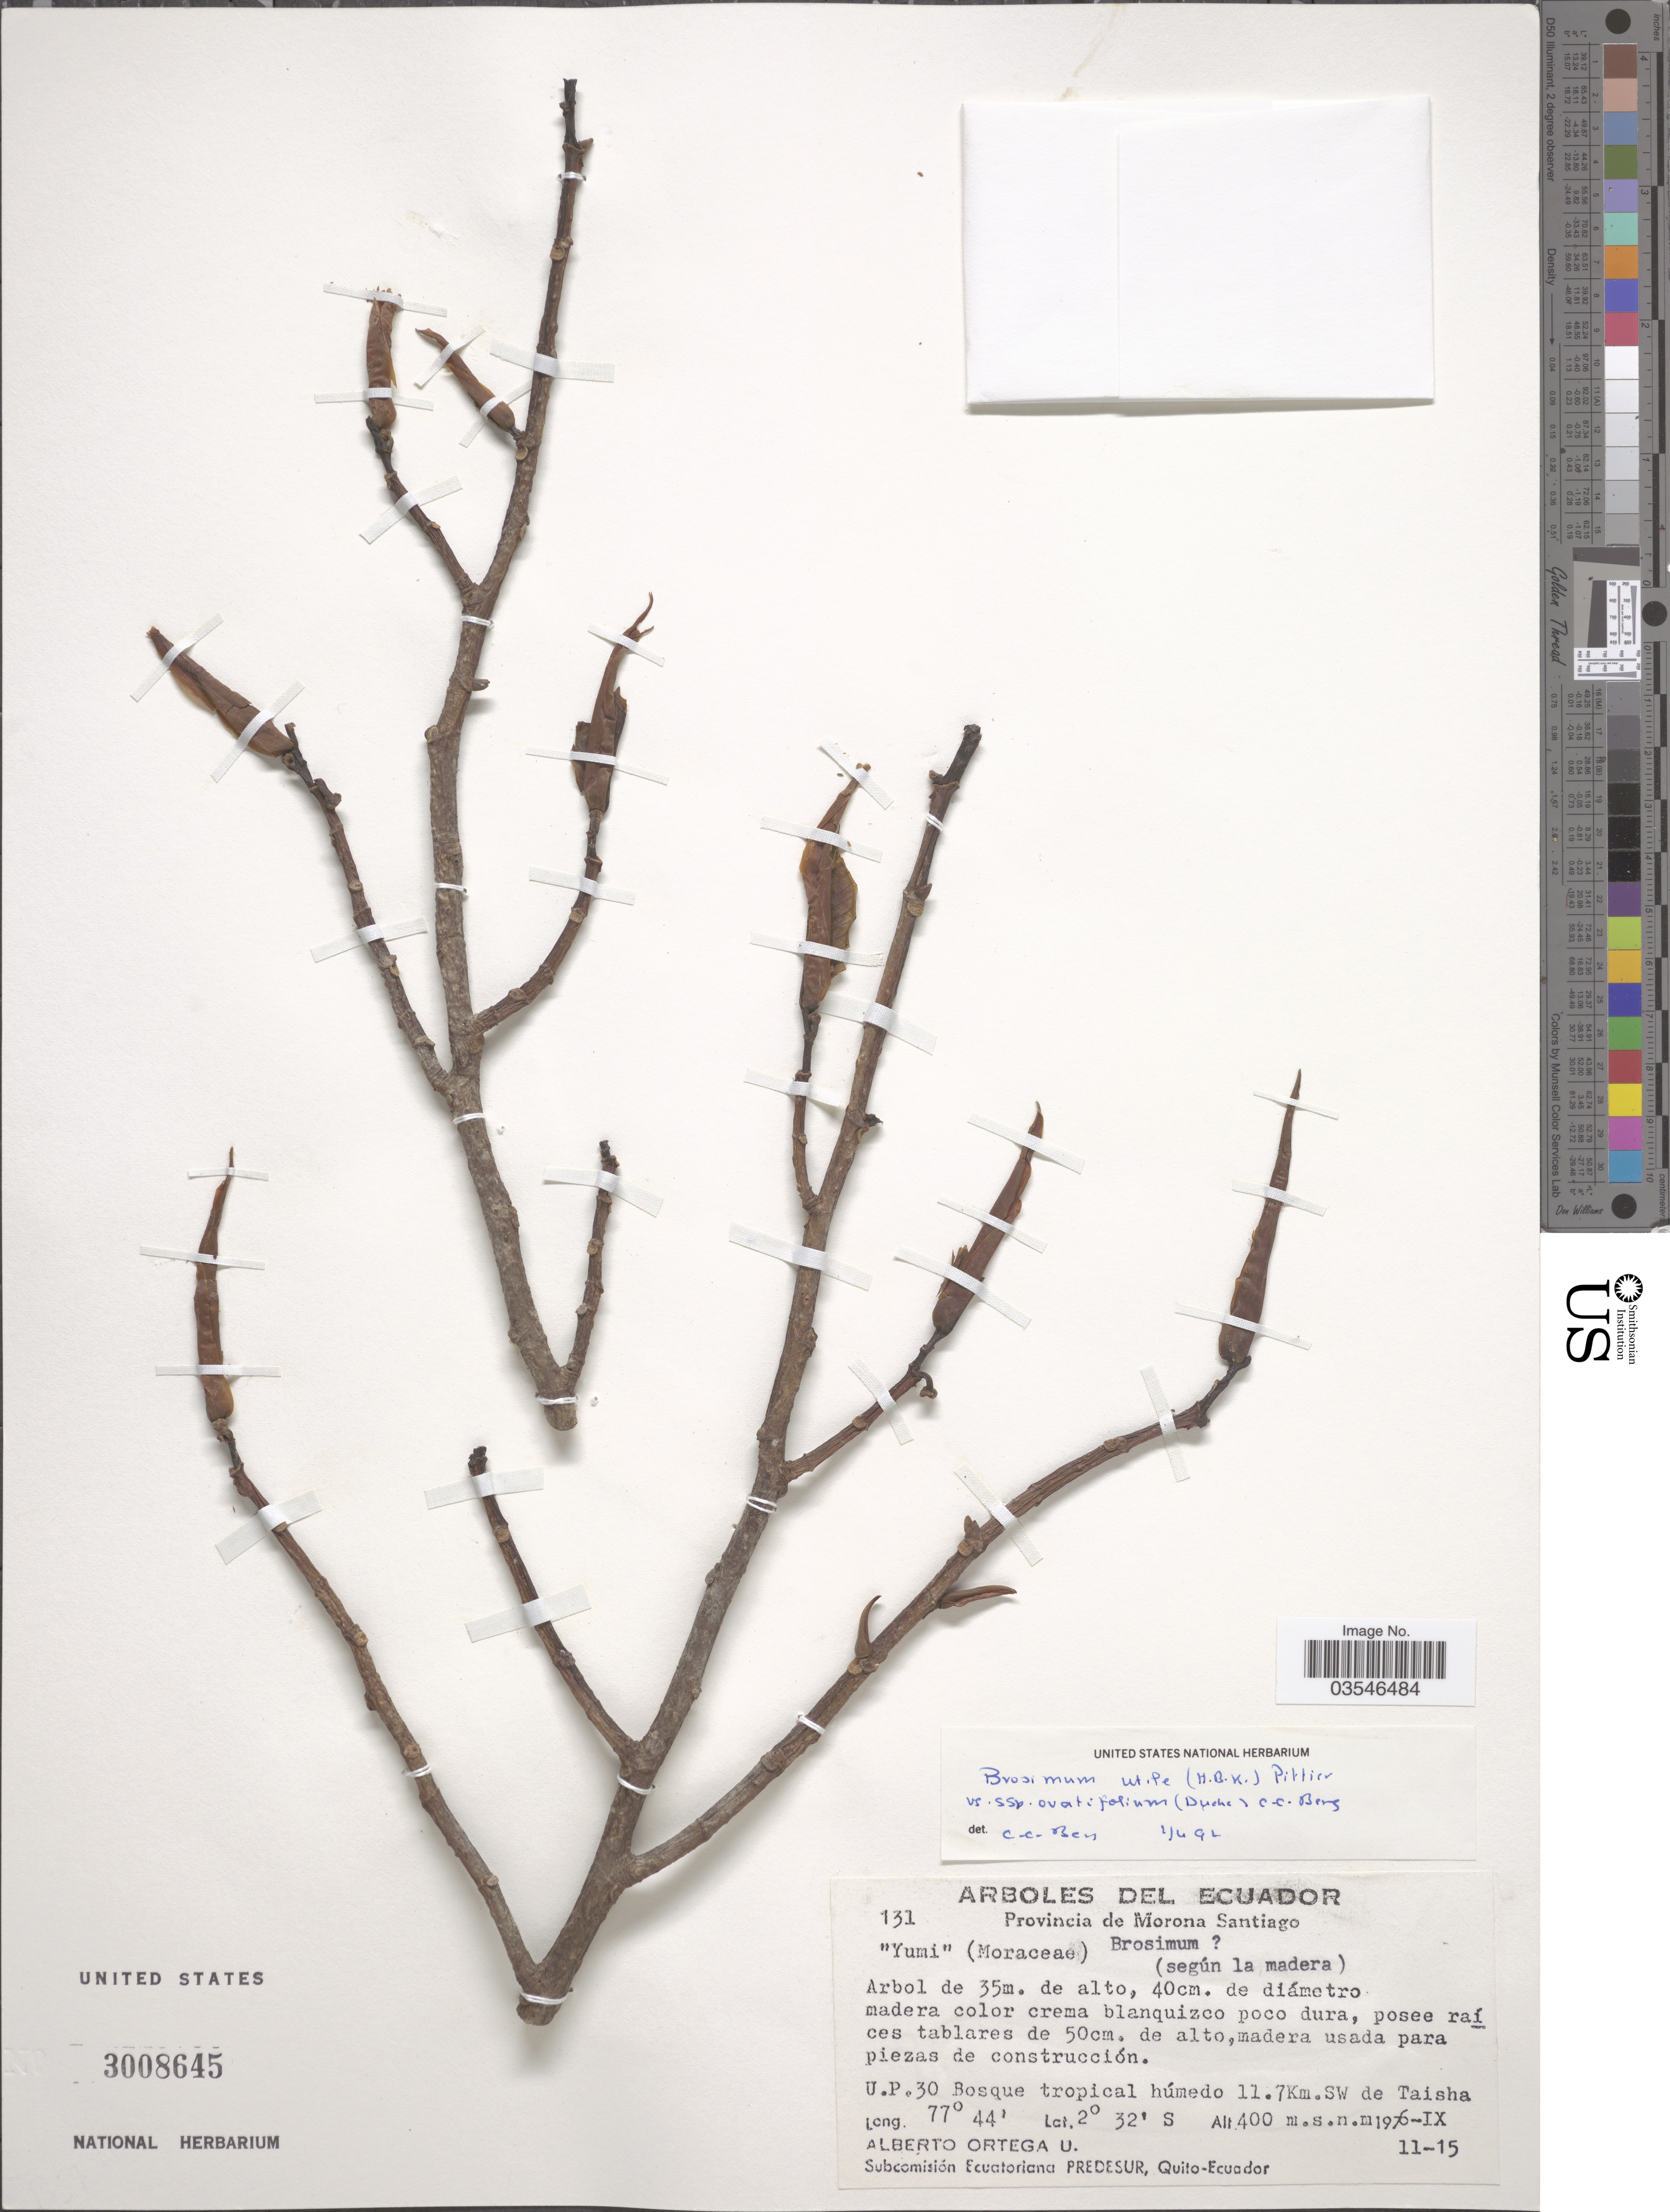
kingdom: Plantae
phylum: Tracheophyta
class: Magnoliopsida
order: Rosales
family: Moraceae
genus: Brosimum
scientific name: Brosimum utile subsp. ovatifolium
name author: (Ducke) C.C. Berg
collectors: A. T. Ortega U.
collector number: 131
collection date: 1976-09-11/1976-09-15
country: Ecuador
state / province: Morona-Santiago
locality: U.P.30 Bosque tropical húmedo 11.7Km.SW de Taisha.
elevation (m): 400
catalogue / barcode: US 3008645